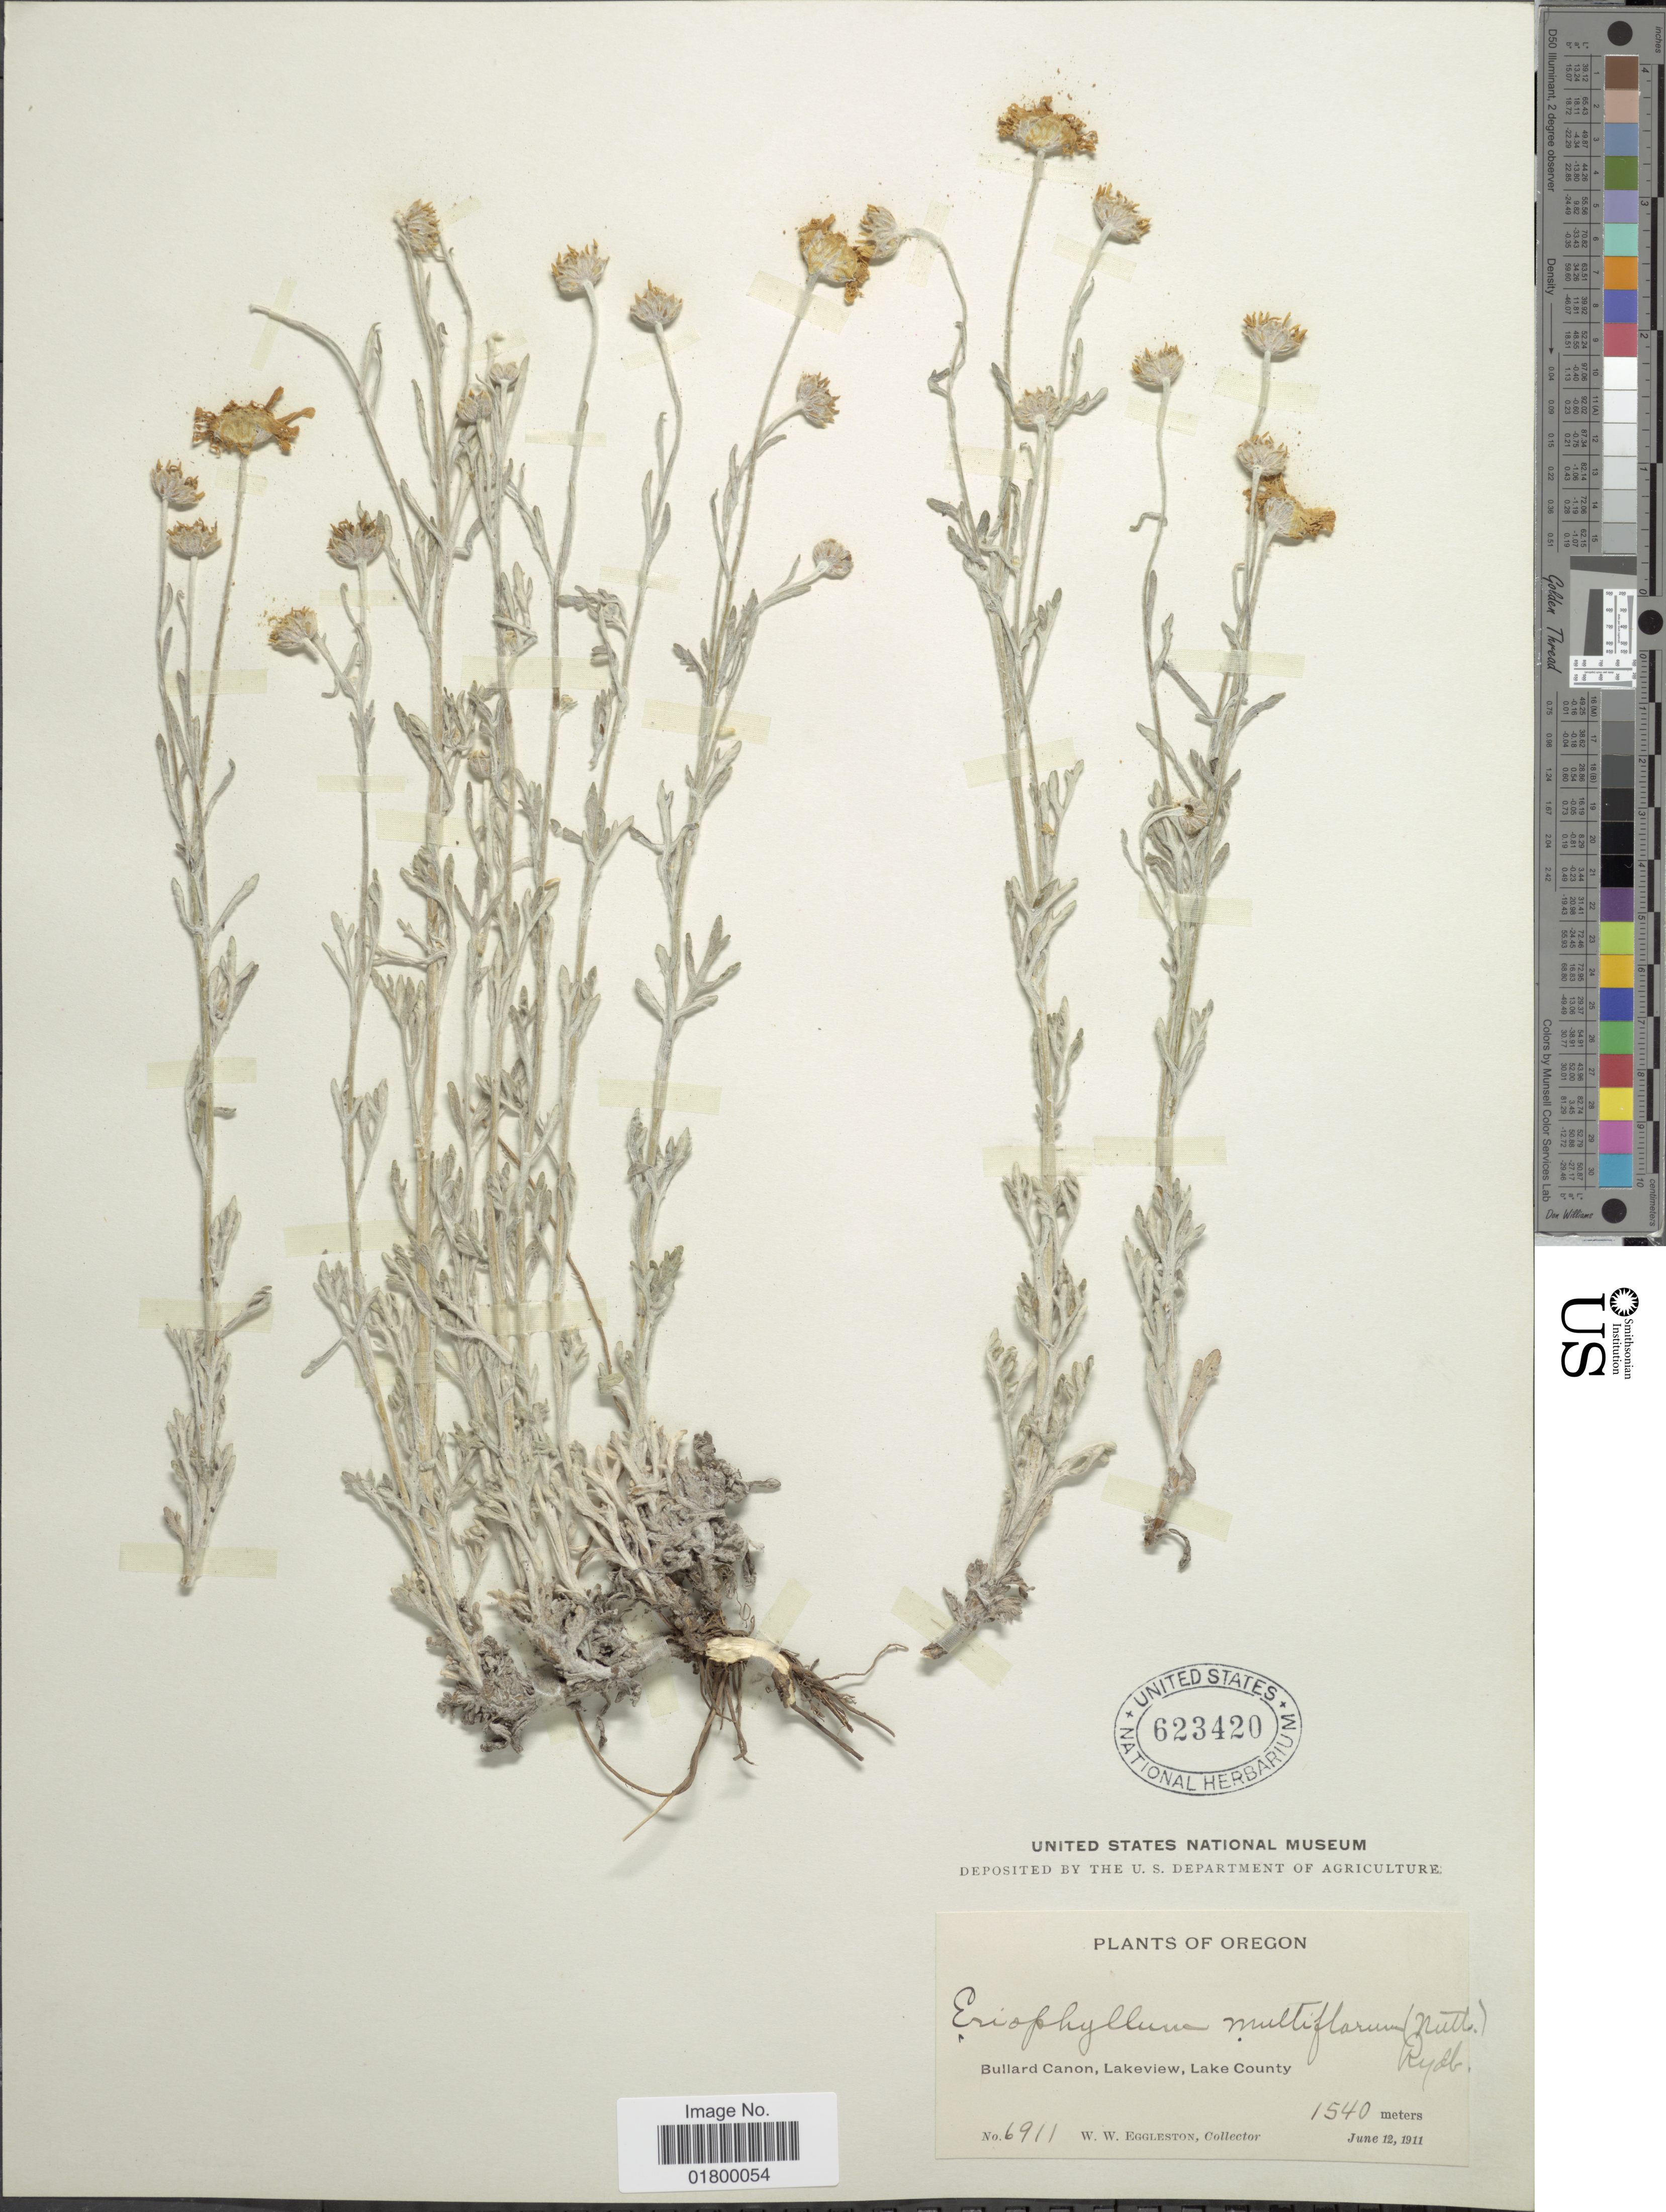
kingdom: Plantae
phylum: Tracheophyta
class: Magnoliopsida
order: Asterales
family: Asteraceae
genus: Eriophyllum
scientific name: Eriophyllum integrifolium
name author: (Hook.) Greene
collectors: W. W. Eggleston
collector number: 6911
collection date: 1911-06-12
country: United States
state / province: Oregon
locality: Bullard Canon, Lakeview, Lake County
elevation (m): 1540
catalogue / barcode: US 623420